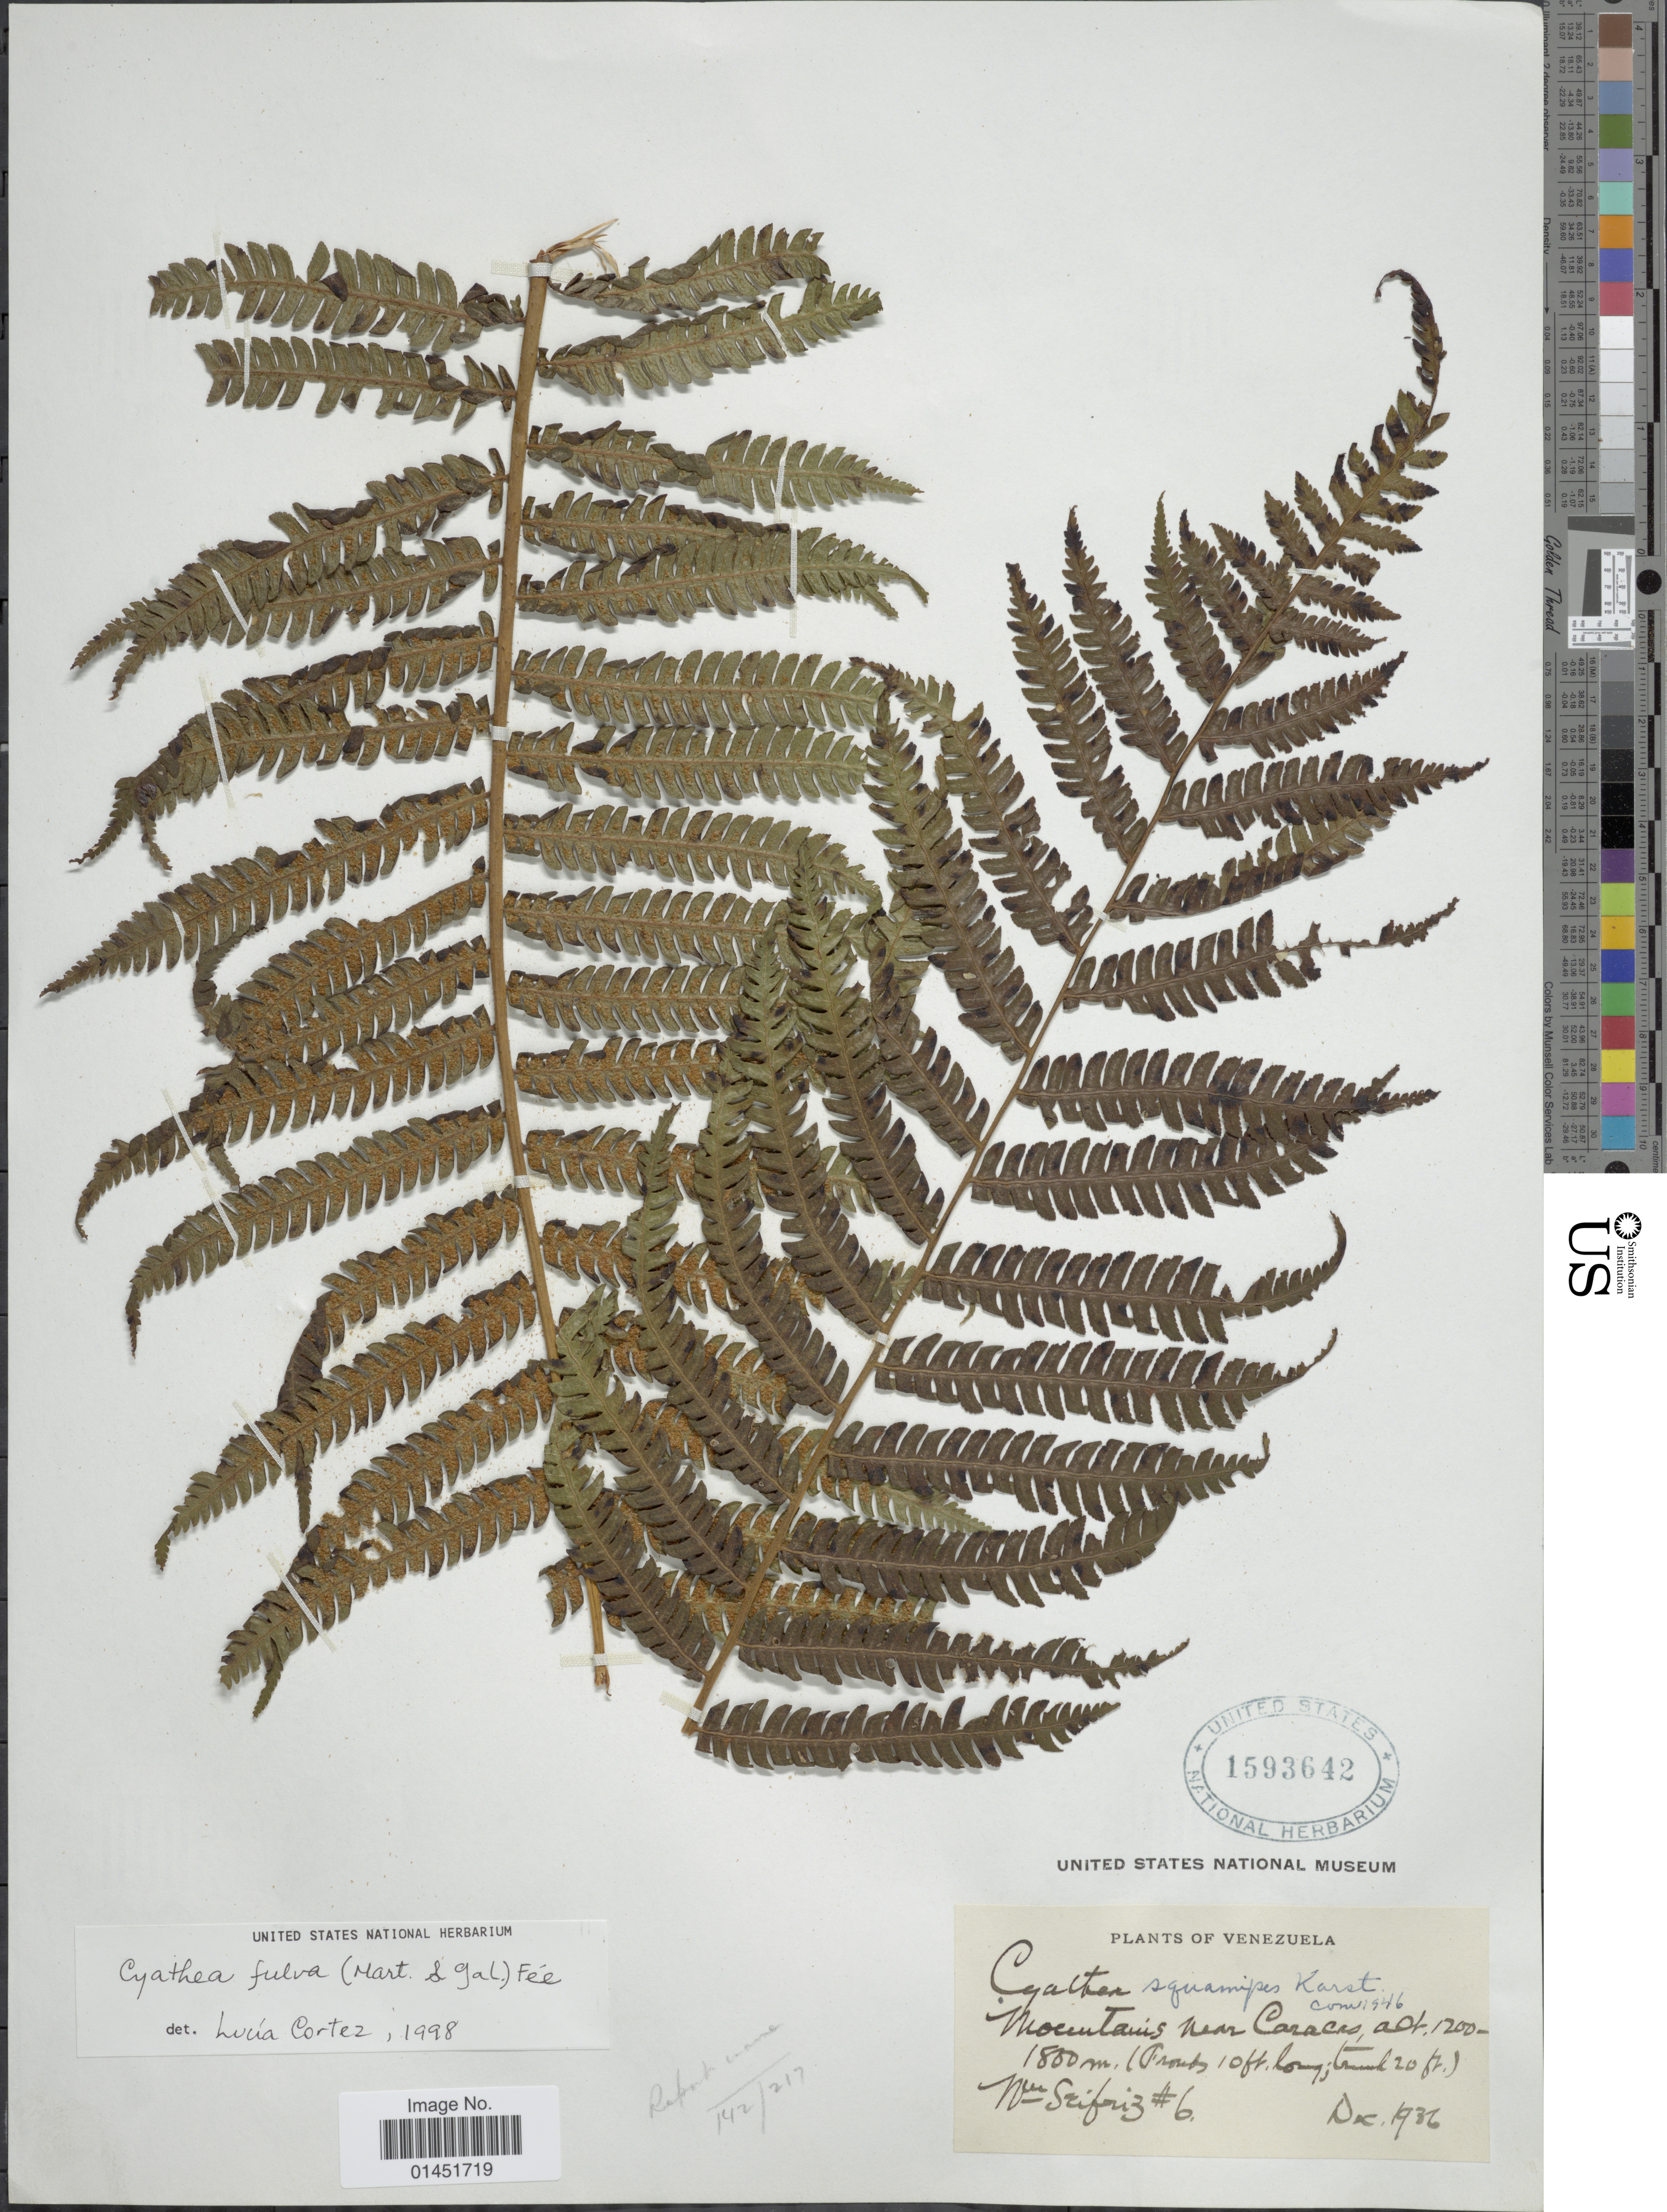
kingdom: Plantae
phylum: Tracheophyta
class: Polypodiopsida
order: Cyatheales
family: Cyatheaceae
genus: Cyathea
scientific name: Cyathea fulva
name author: (M. Martens & Galeotti) Fée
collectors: W. Seifriz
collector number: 6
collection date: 1936-12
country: Venezuela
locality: Mountains near Caracas.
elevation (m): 1200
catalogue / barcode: US 1593642